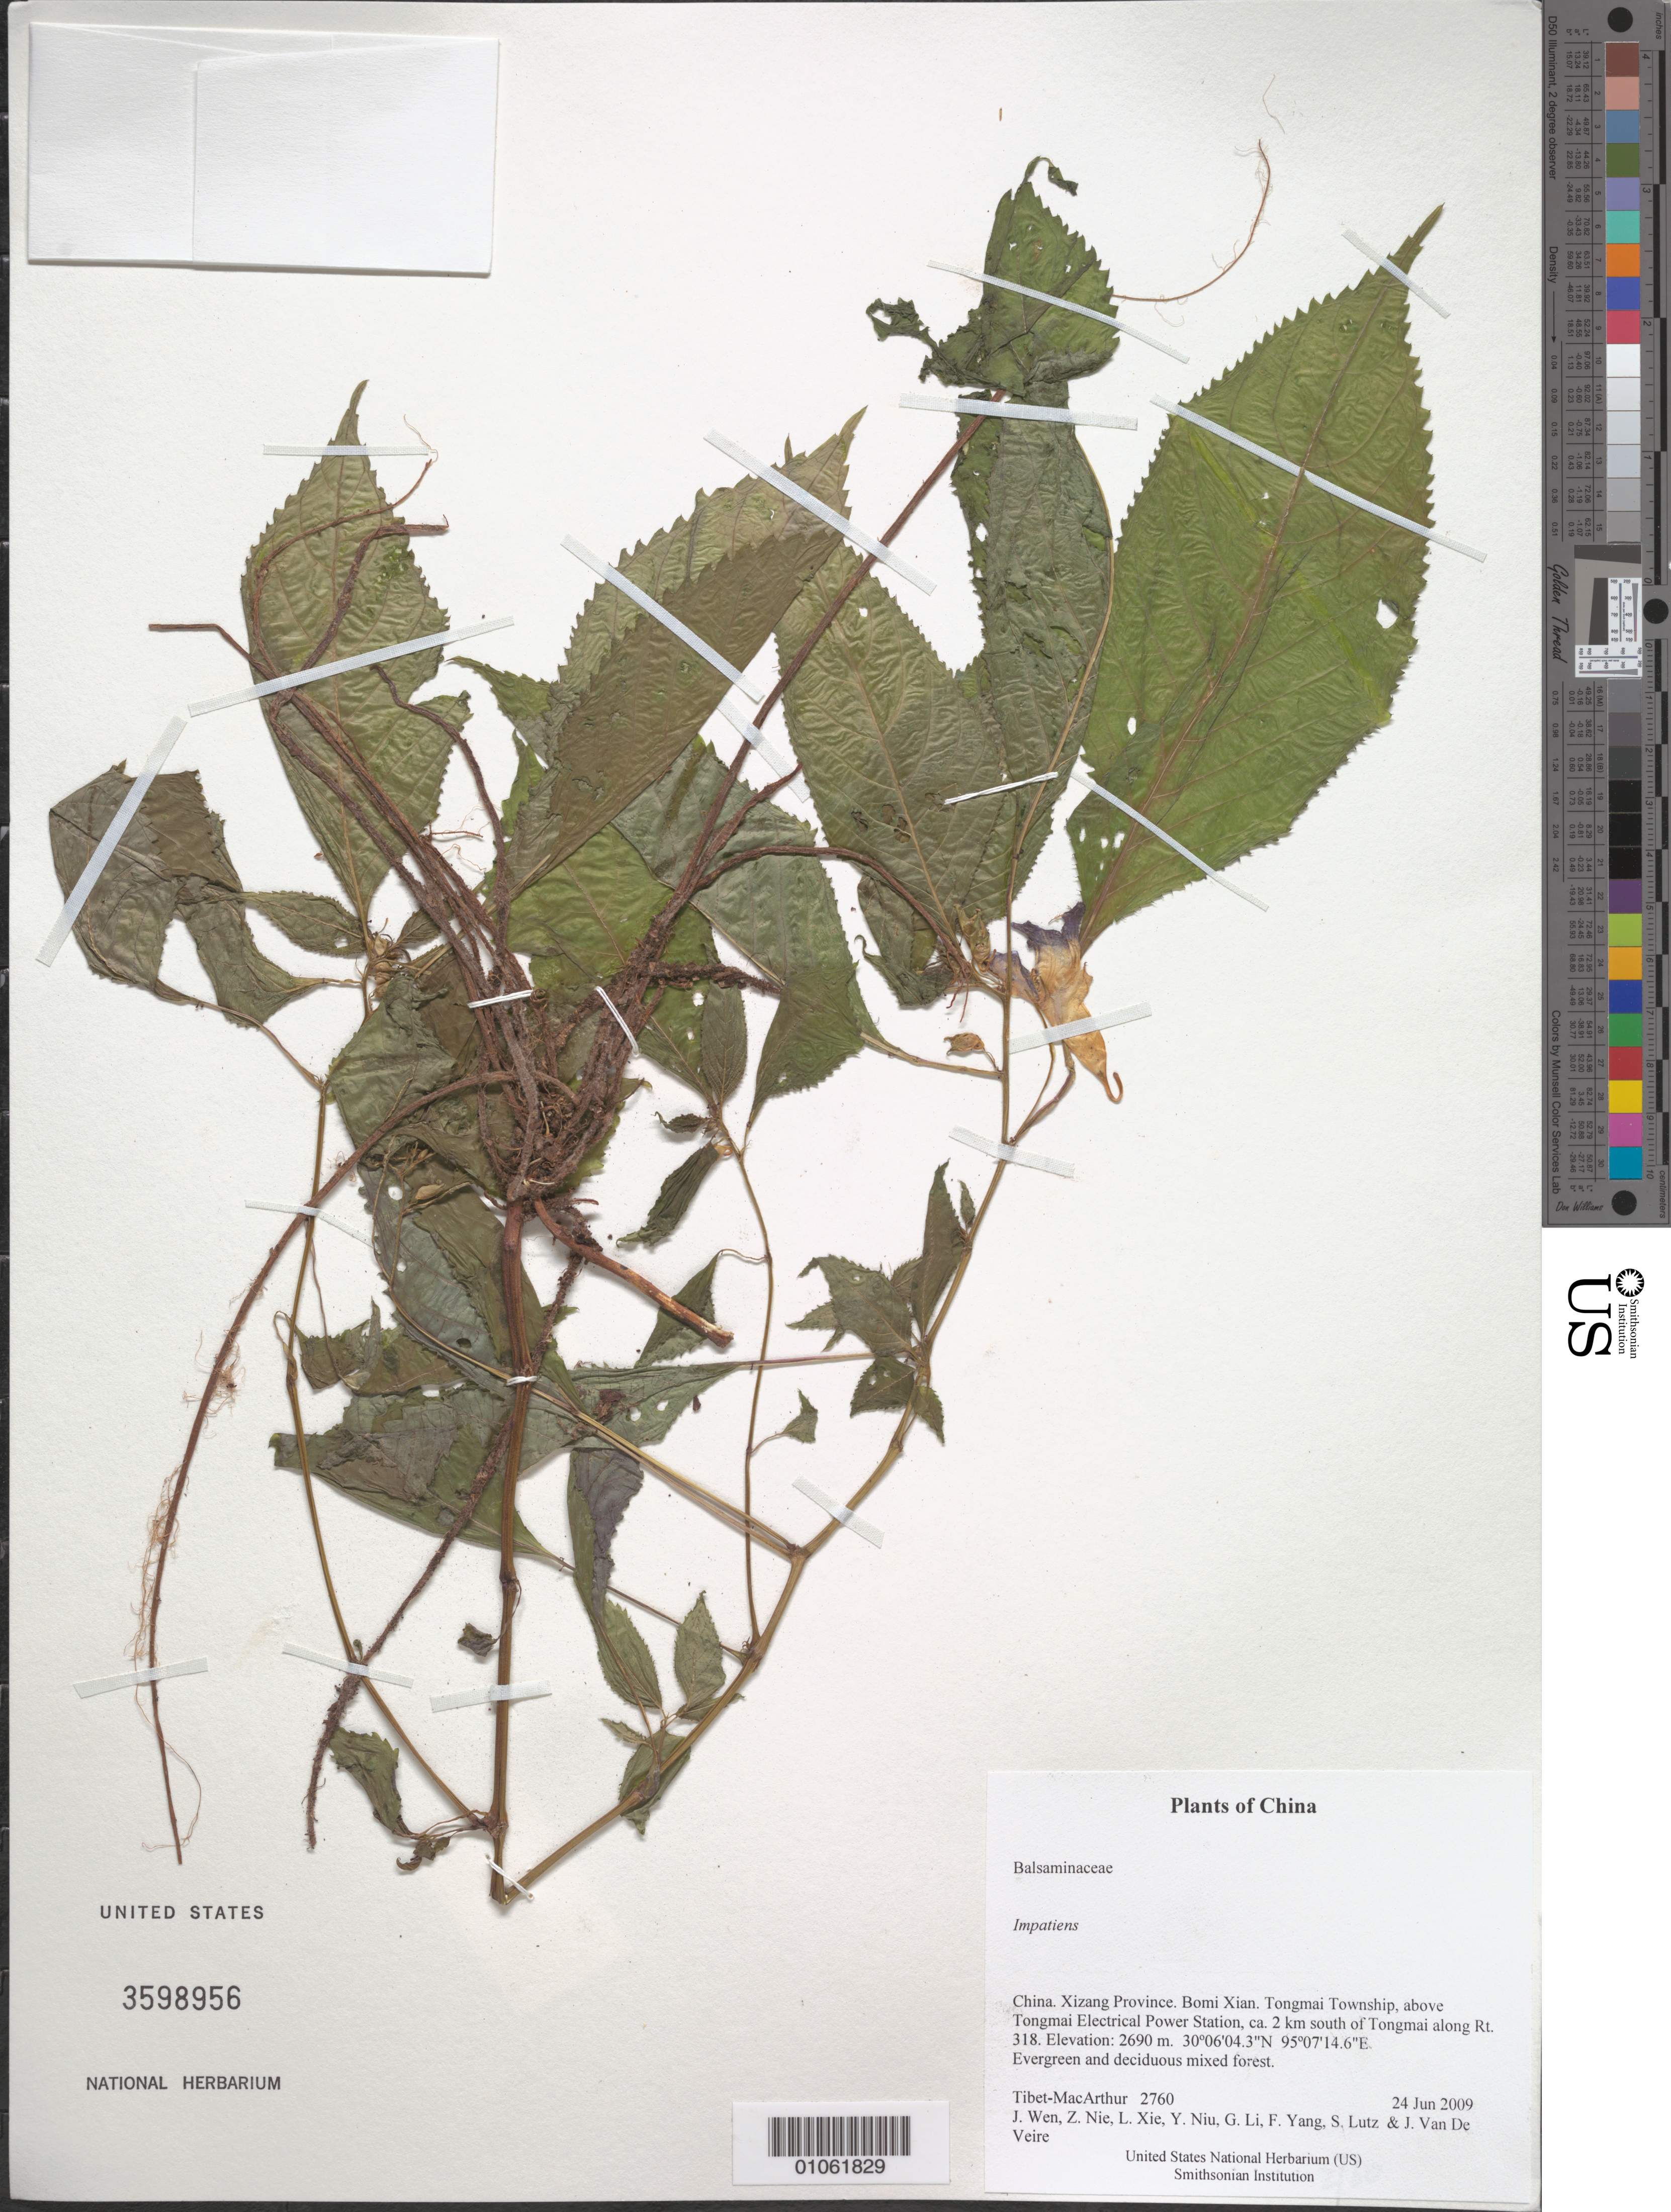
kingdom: Plantae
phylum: Tracheophyta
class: Magnoliopsida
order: Ericales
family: Balsaminaceae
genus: Impatiens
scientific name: Impatiens sp.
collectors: Tibet-MacArthur, J. Wen, Z. Nie, L. Xie, Y. Niu, G. Li, F. Yang, S. Lutz & J. Van De Veire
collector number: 2760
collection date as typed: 24 Jun 2009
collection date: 2009-06-24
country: China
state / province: Xizang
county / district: Bomi Xian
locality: Tongmai Township, above Tongmai Electrical Power Station, ca. 2 km south of Tongmai along Rt. 318.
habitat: Evergreen and deciduous mixed forest.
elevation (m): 2690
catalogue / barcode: US 3598956